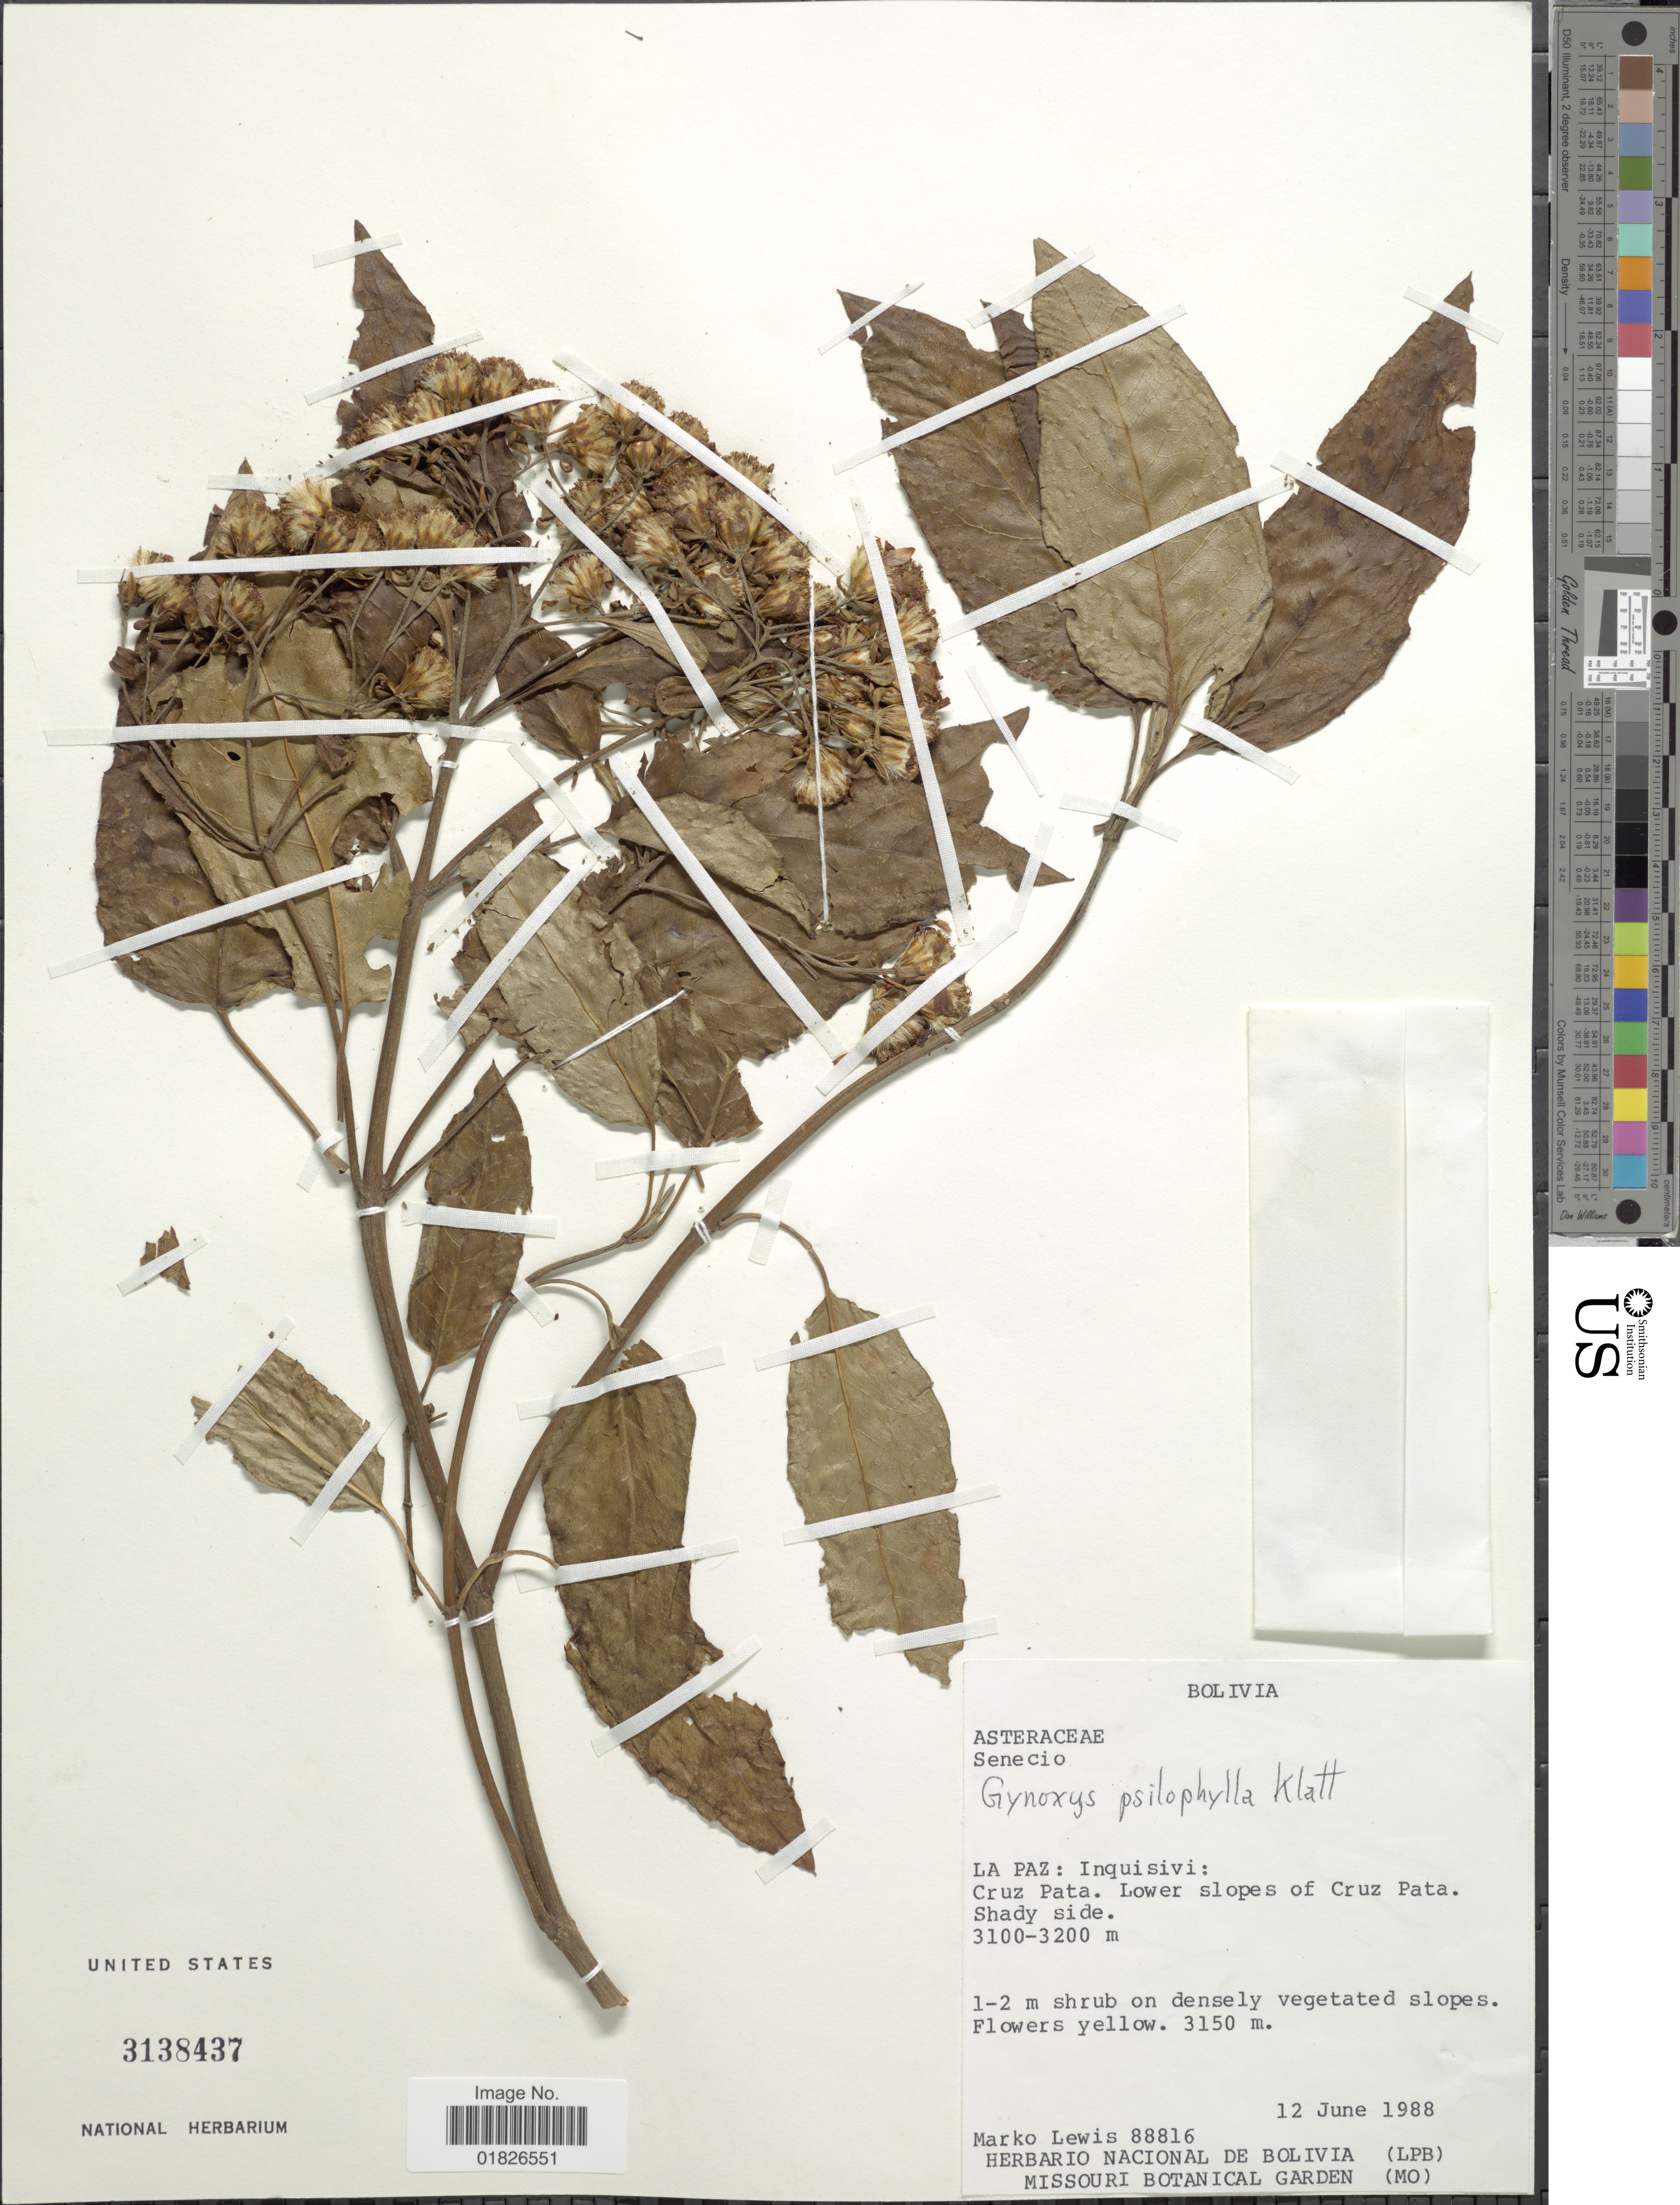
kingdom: Plantae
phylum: Tracheophyta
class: Magnoliopsida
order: Asterales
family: Asteraceae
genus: Gynoxys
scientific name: Gynoxys psilophylla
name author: Klatt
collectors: M. A. Lewis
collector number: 88816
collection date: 1988-06-12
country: Bolivia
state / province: La Paz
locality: Inquisivi, Cruz Pata, lower slopes of Cruz Pata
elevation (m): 3100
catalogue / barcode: US 3138437